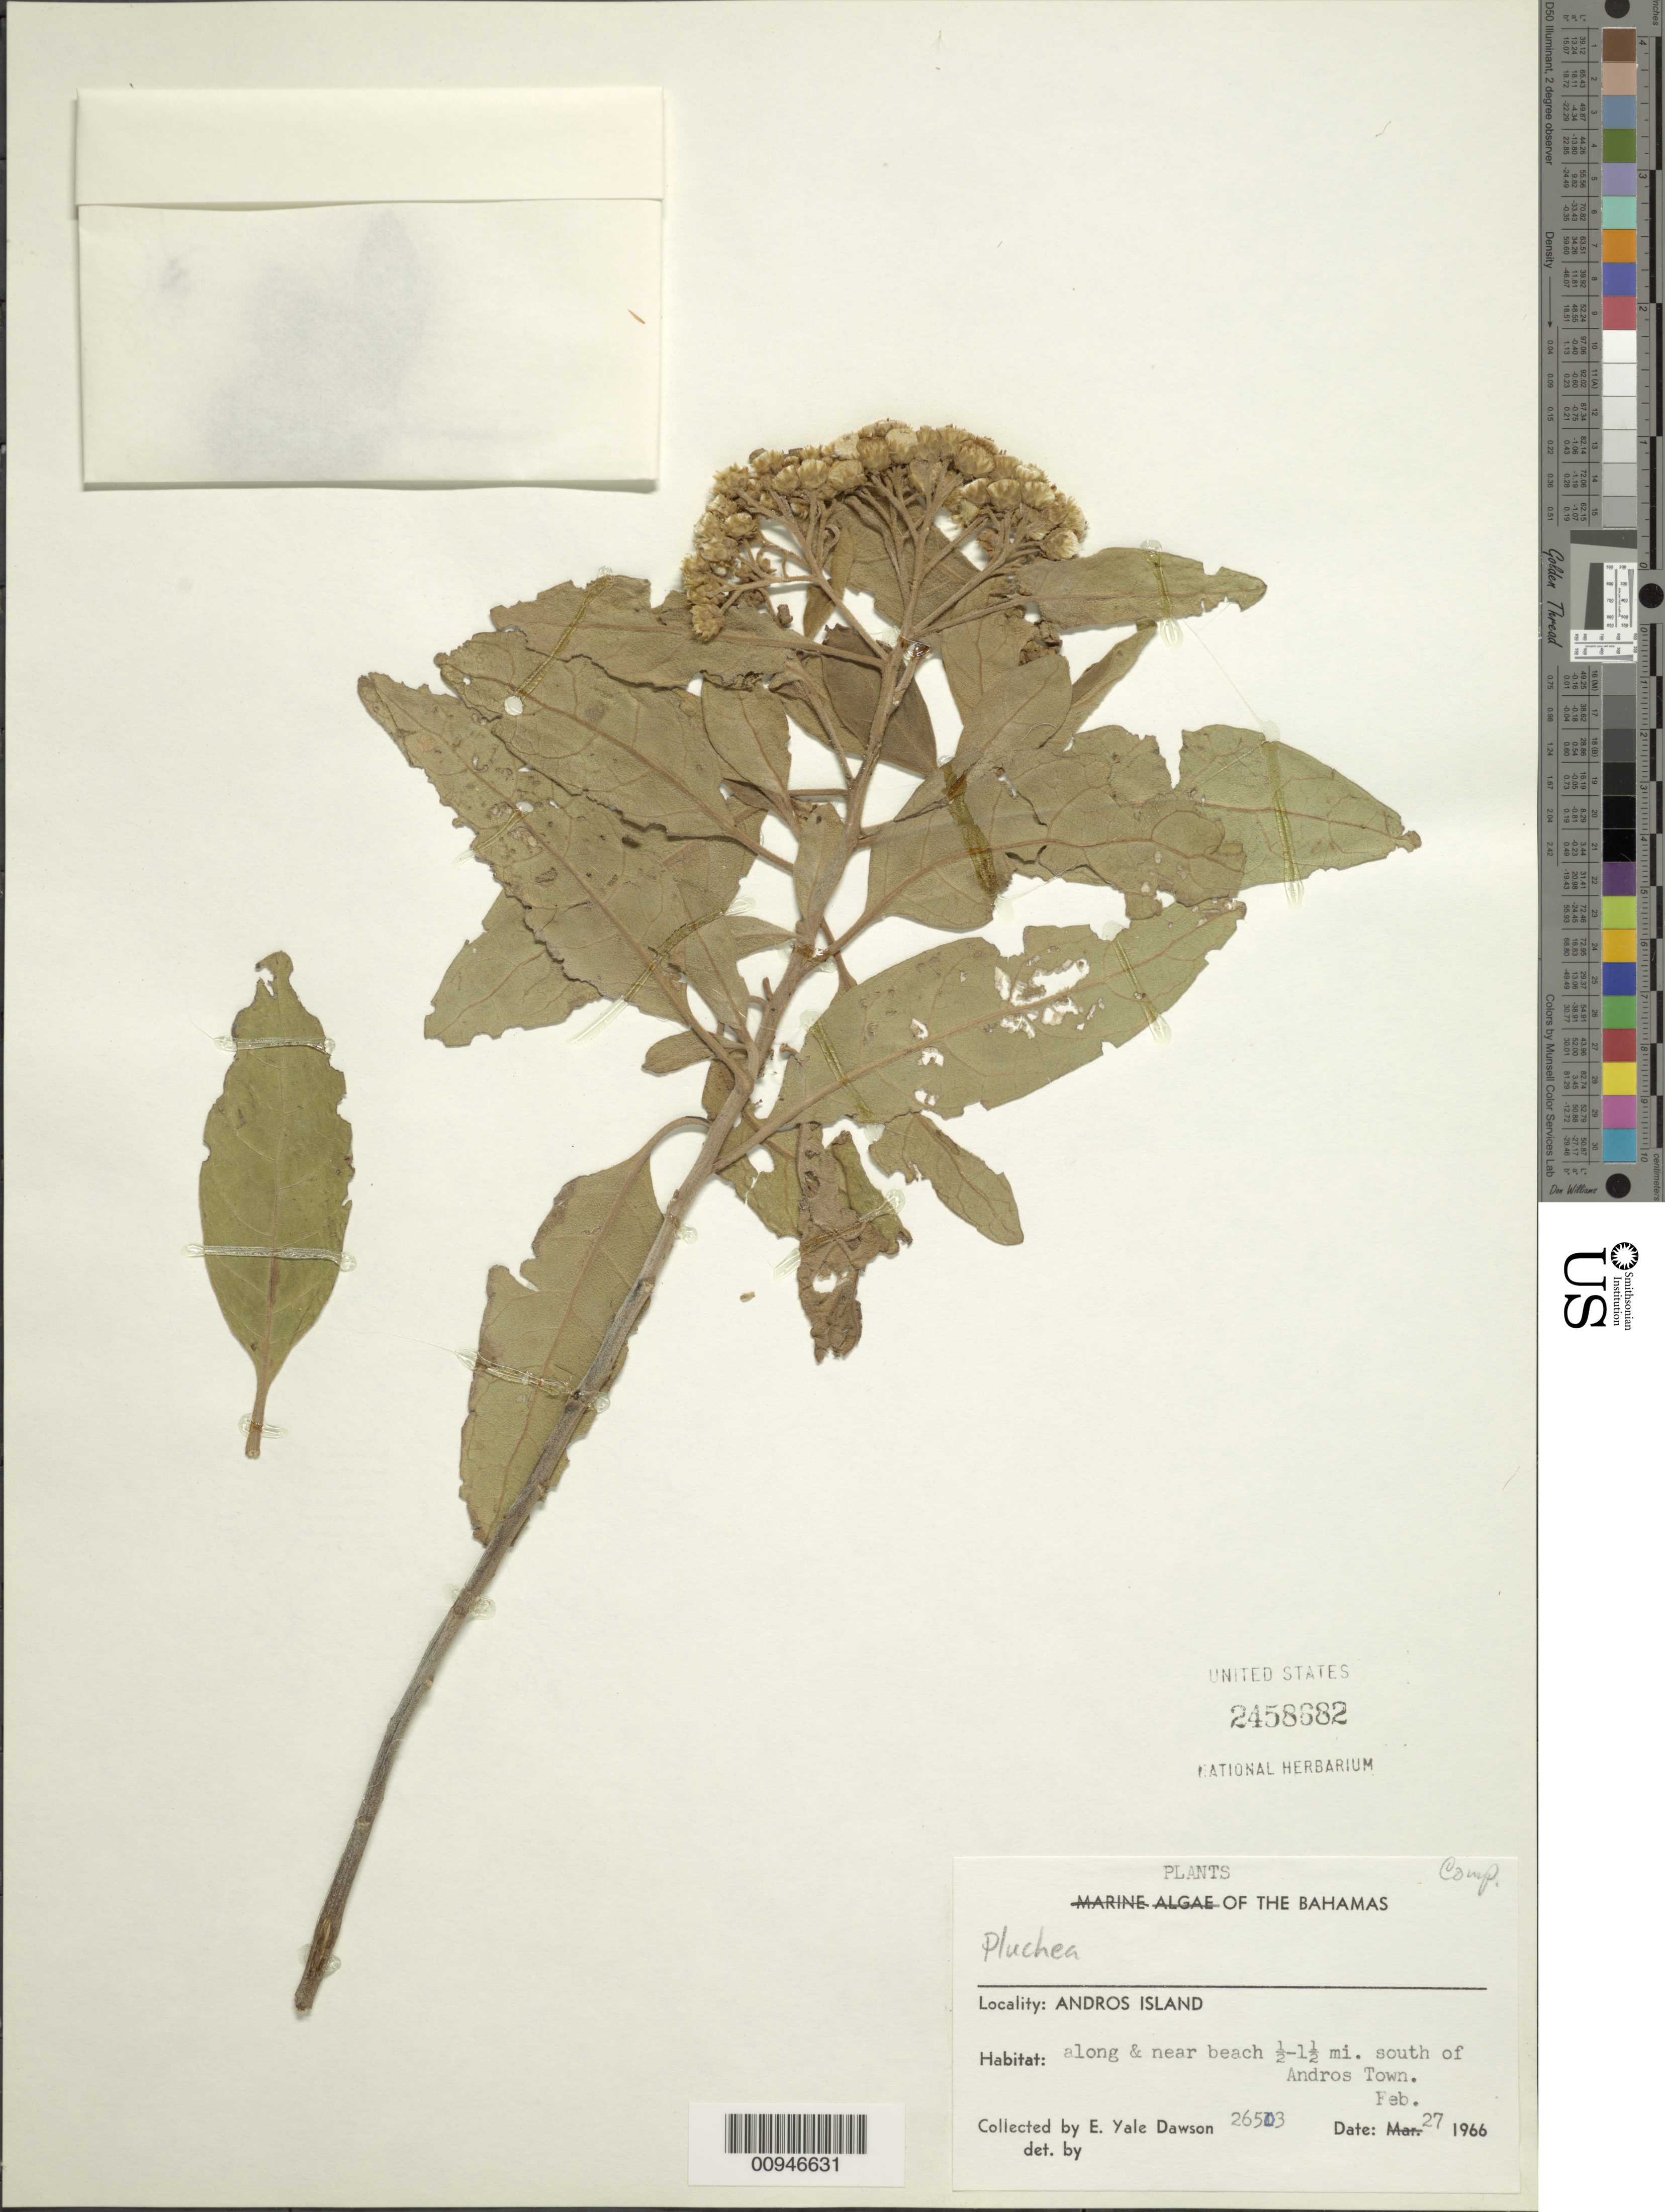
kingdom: Plantae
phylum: Tracheophyta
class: Magnoliopsida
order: Asterales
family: Asteraceae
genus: Pluchea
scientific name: Pluchea carolinensis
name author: (Jacq.) D. Don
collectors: E. Y. Dawson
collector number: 26503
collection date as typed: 27 Feb 1966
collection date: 1966-02-27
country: Bahamas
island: Andros Island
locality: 0.5 - 1.5 mi S of Andros Town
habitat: Along and near beach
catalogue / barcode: US 2458882